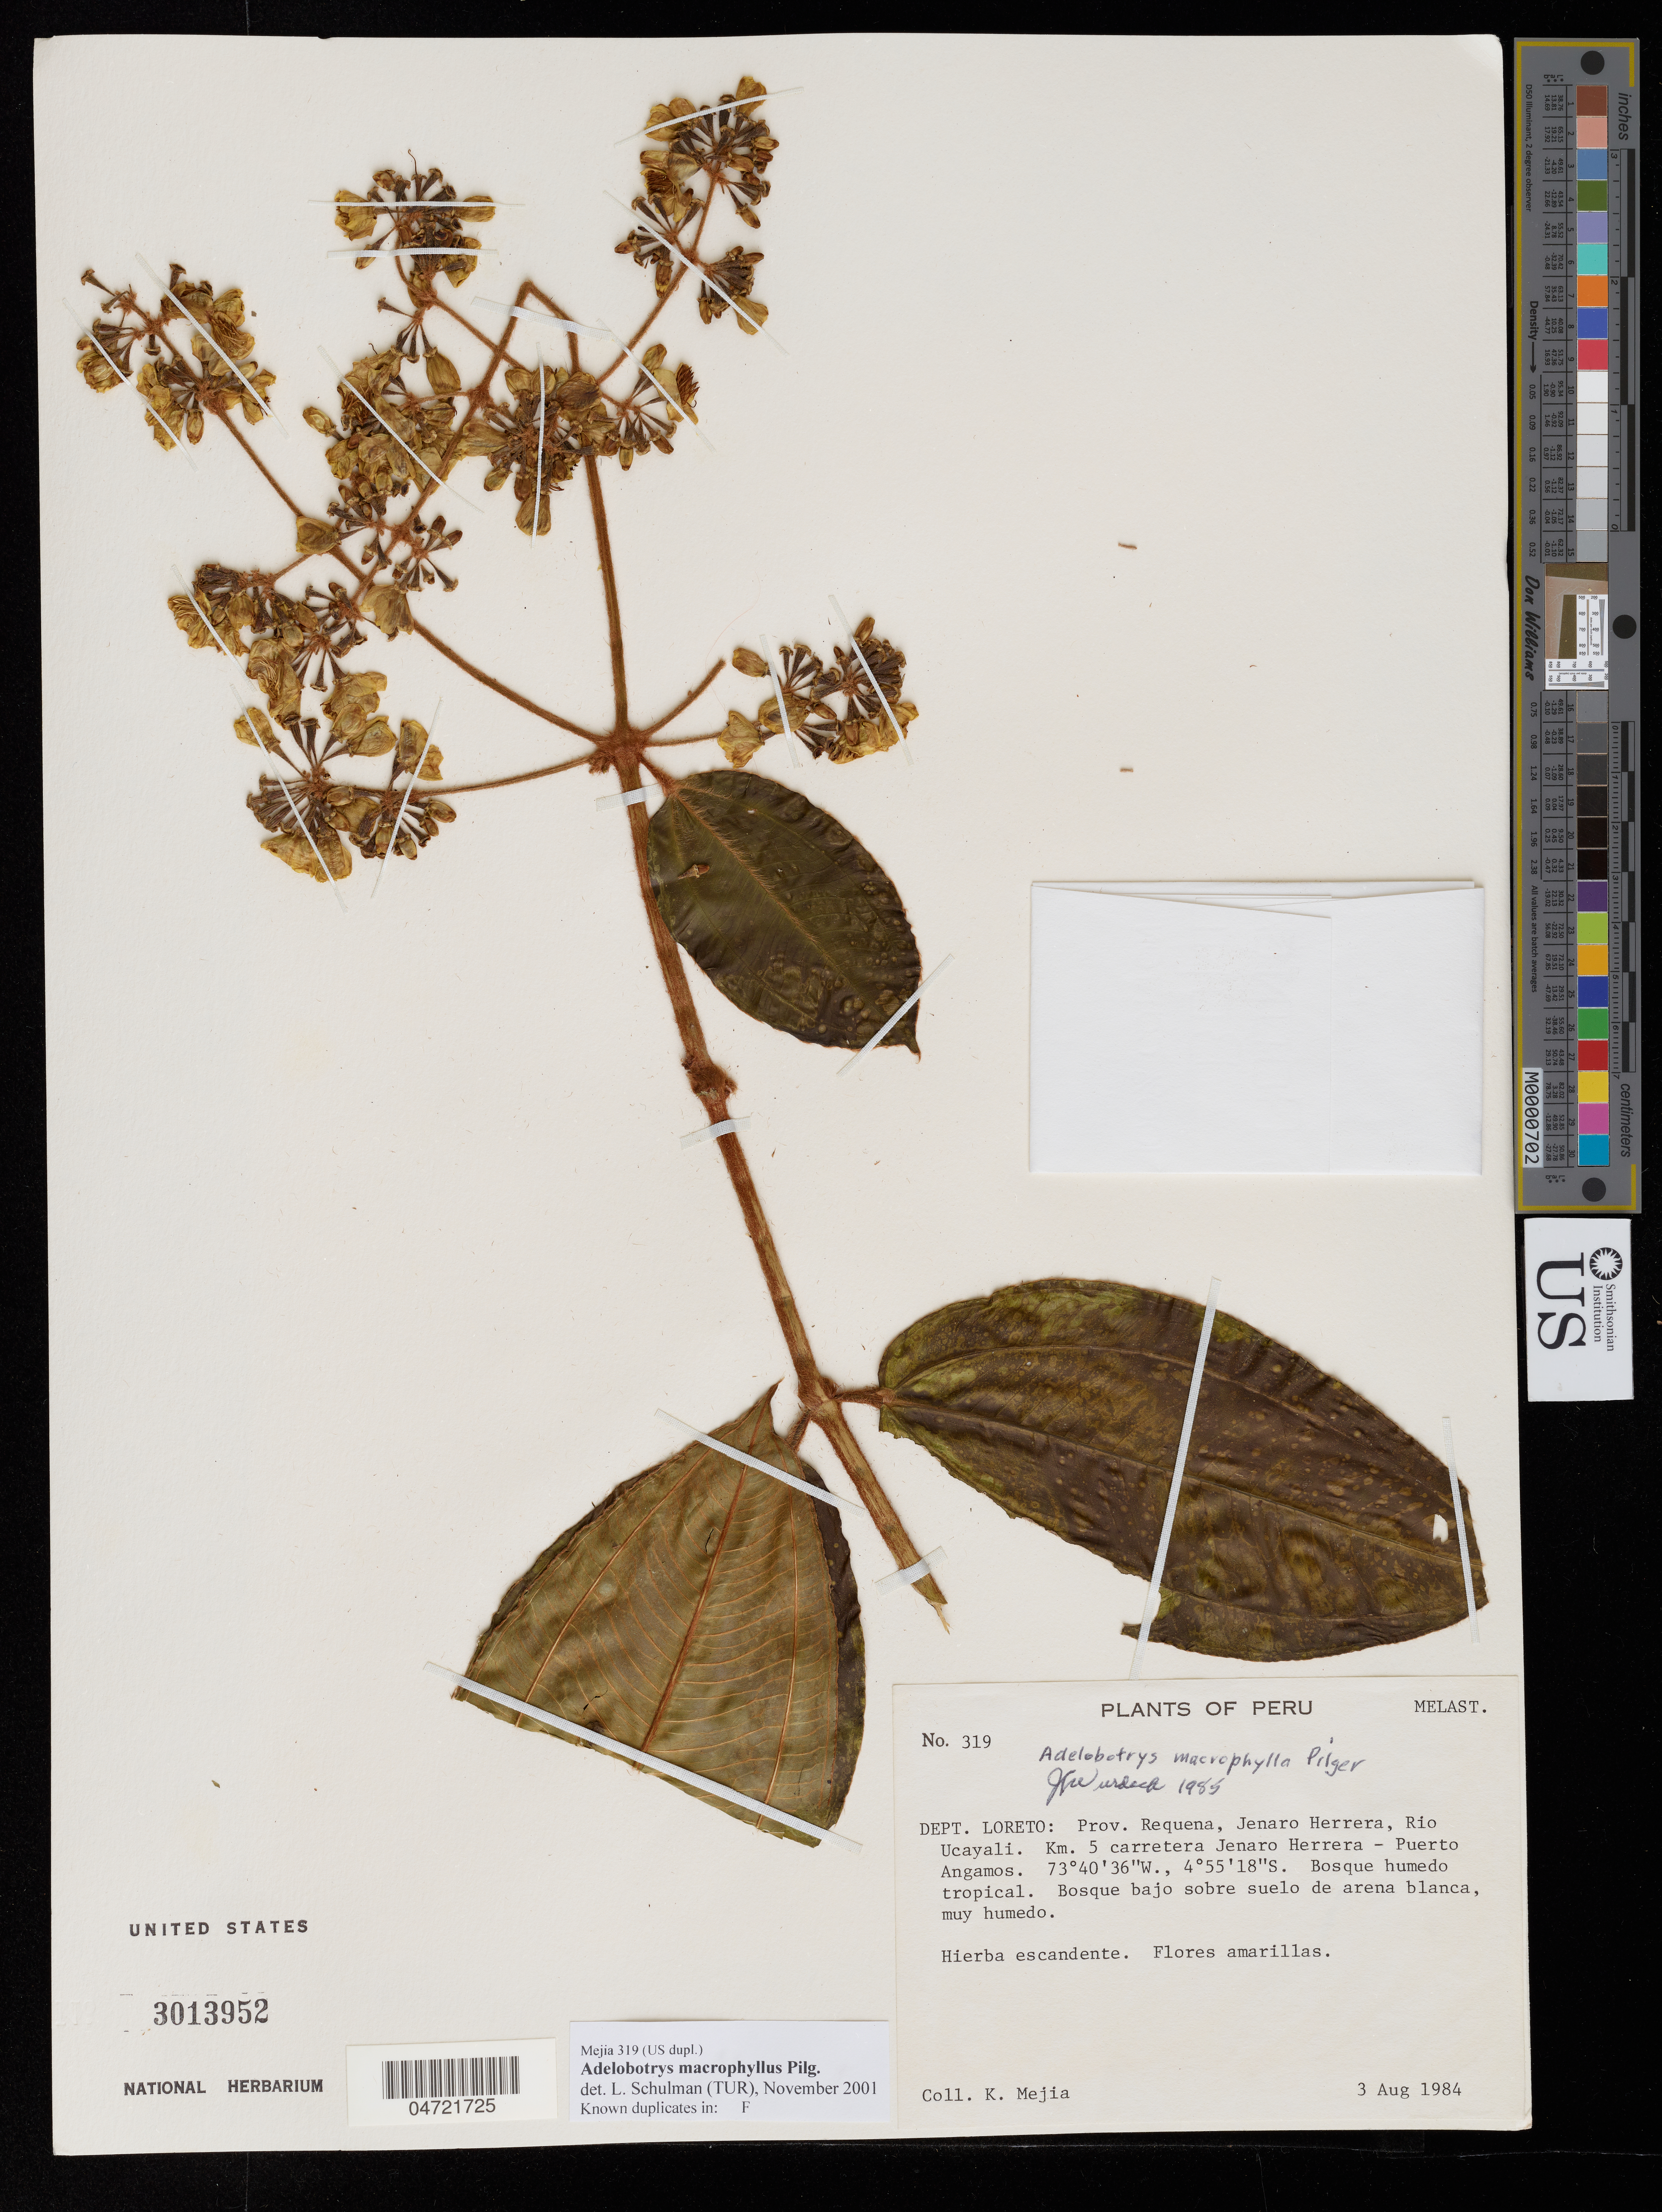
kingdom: Plantae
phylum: Tracheophyta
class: Magnoliopsida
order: Myrtales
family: Melastomataceae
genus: Adelobotrys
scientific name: Adelobotrys macrophyllus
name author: Pilg.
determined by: Schulman, Leif, (TUR), University of Turku (FINLAND)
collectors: K. Mejia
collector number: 319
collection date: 1984-08-03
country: Peru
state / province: Loreto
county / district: Requena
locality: Jenaro Herrera, Rio Ucayali. Km 5 carretera Jenaro Herrera - Puerto Angamos. Bosque húmedo tropical.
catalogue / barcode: US 3013952